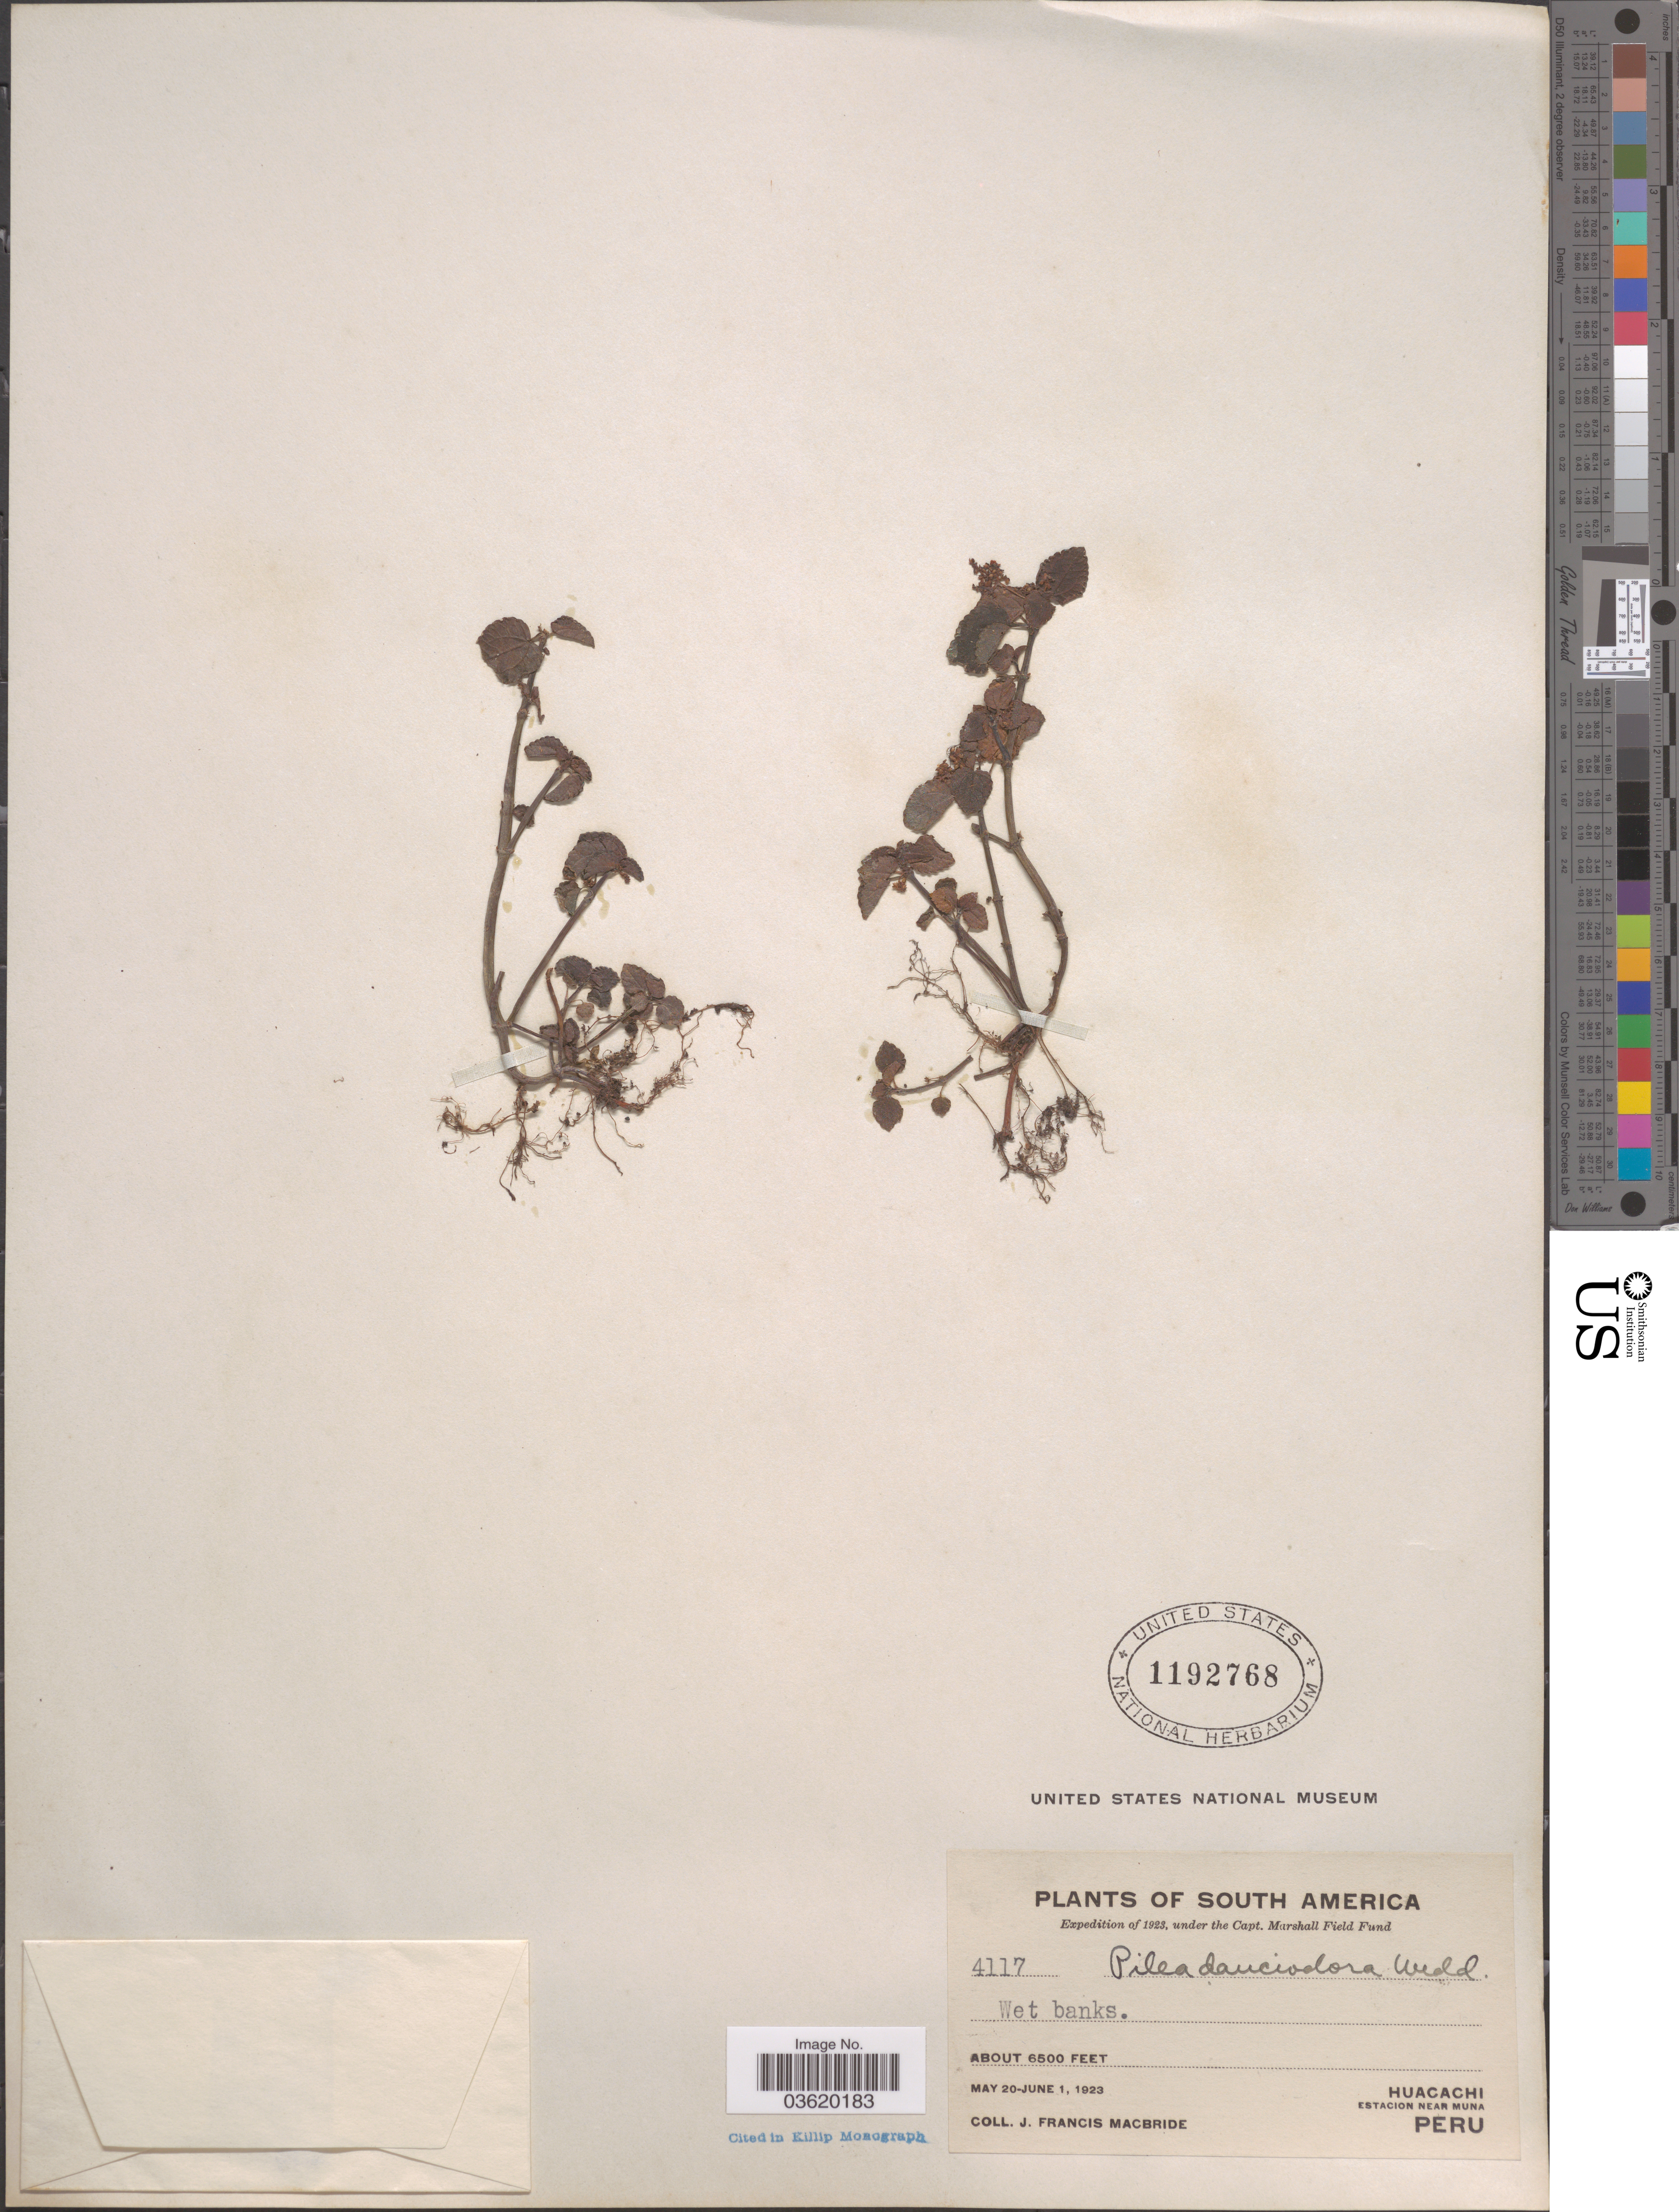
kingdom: Plantae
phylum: Tracheophyta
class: Magnoliopsida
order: Rosales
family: Urticaceae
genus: Pilea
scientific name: Pilea dauciodora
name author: Pav. ex Wedd.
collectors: J. F. Macbride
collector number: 4117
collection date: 1923-05-20/1923-06-01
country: Peru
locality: Huacachi. Estacion near Muna.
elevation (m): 1981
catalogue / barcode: US 1192768